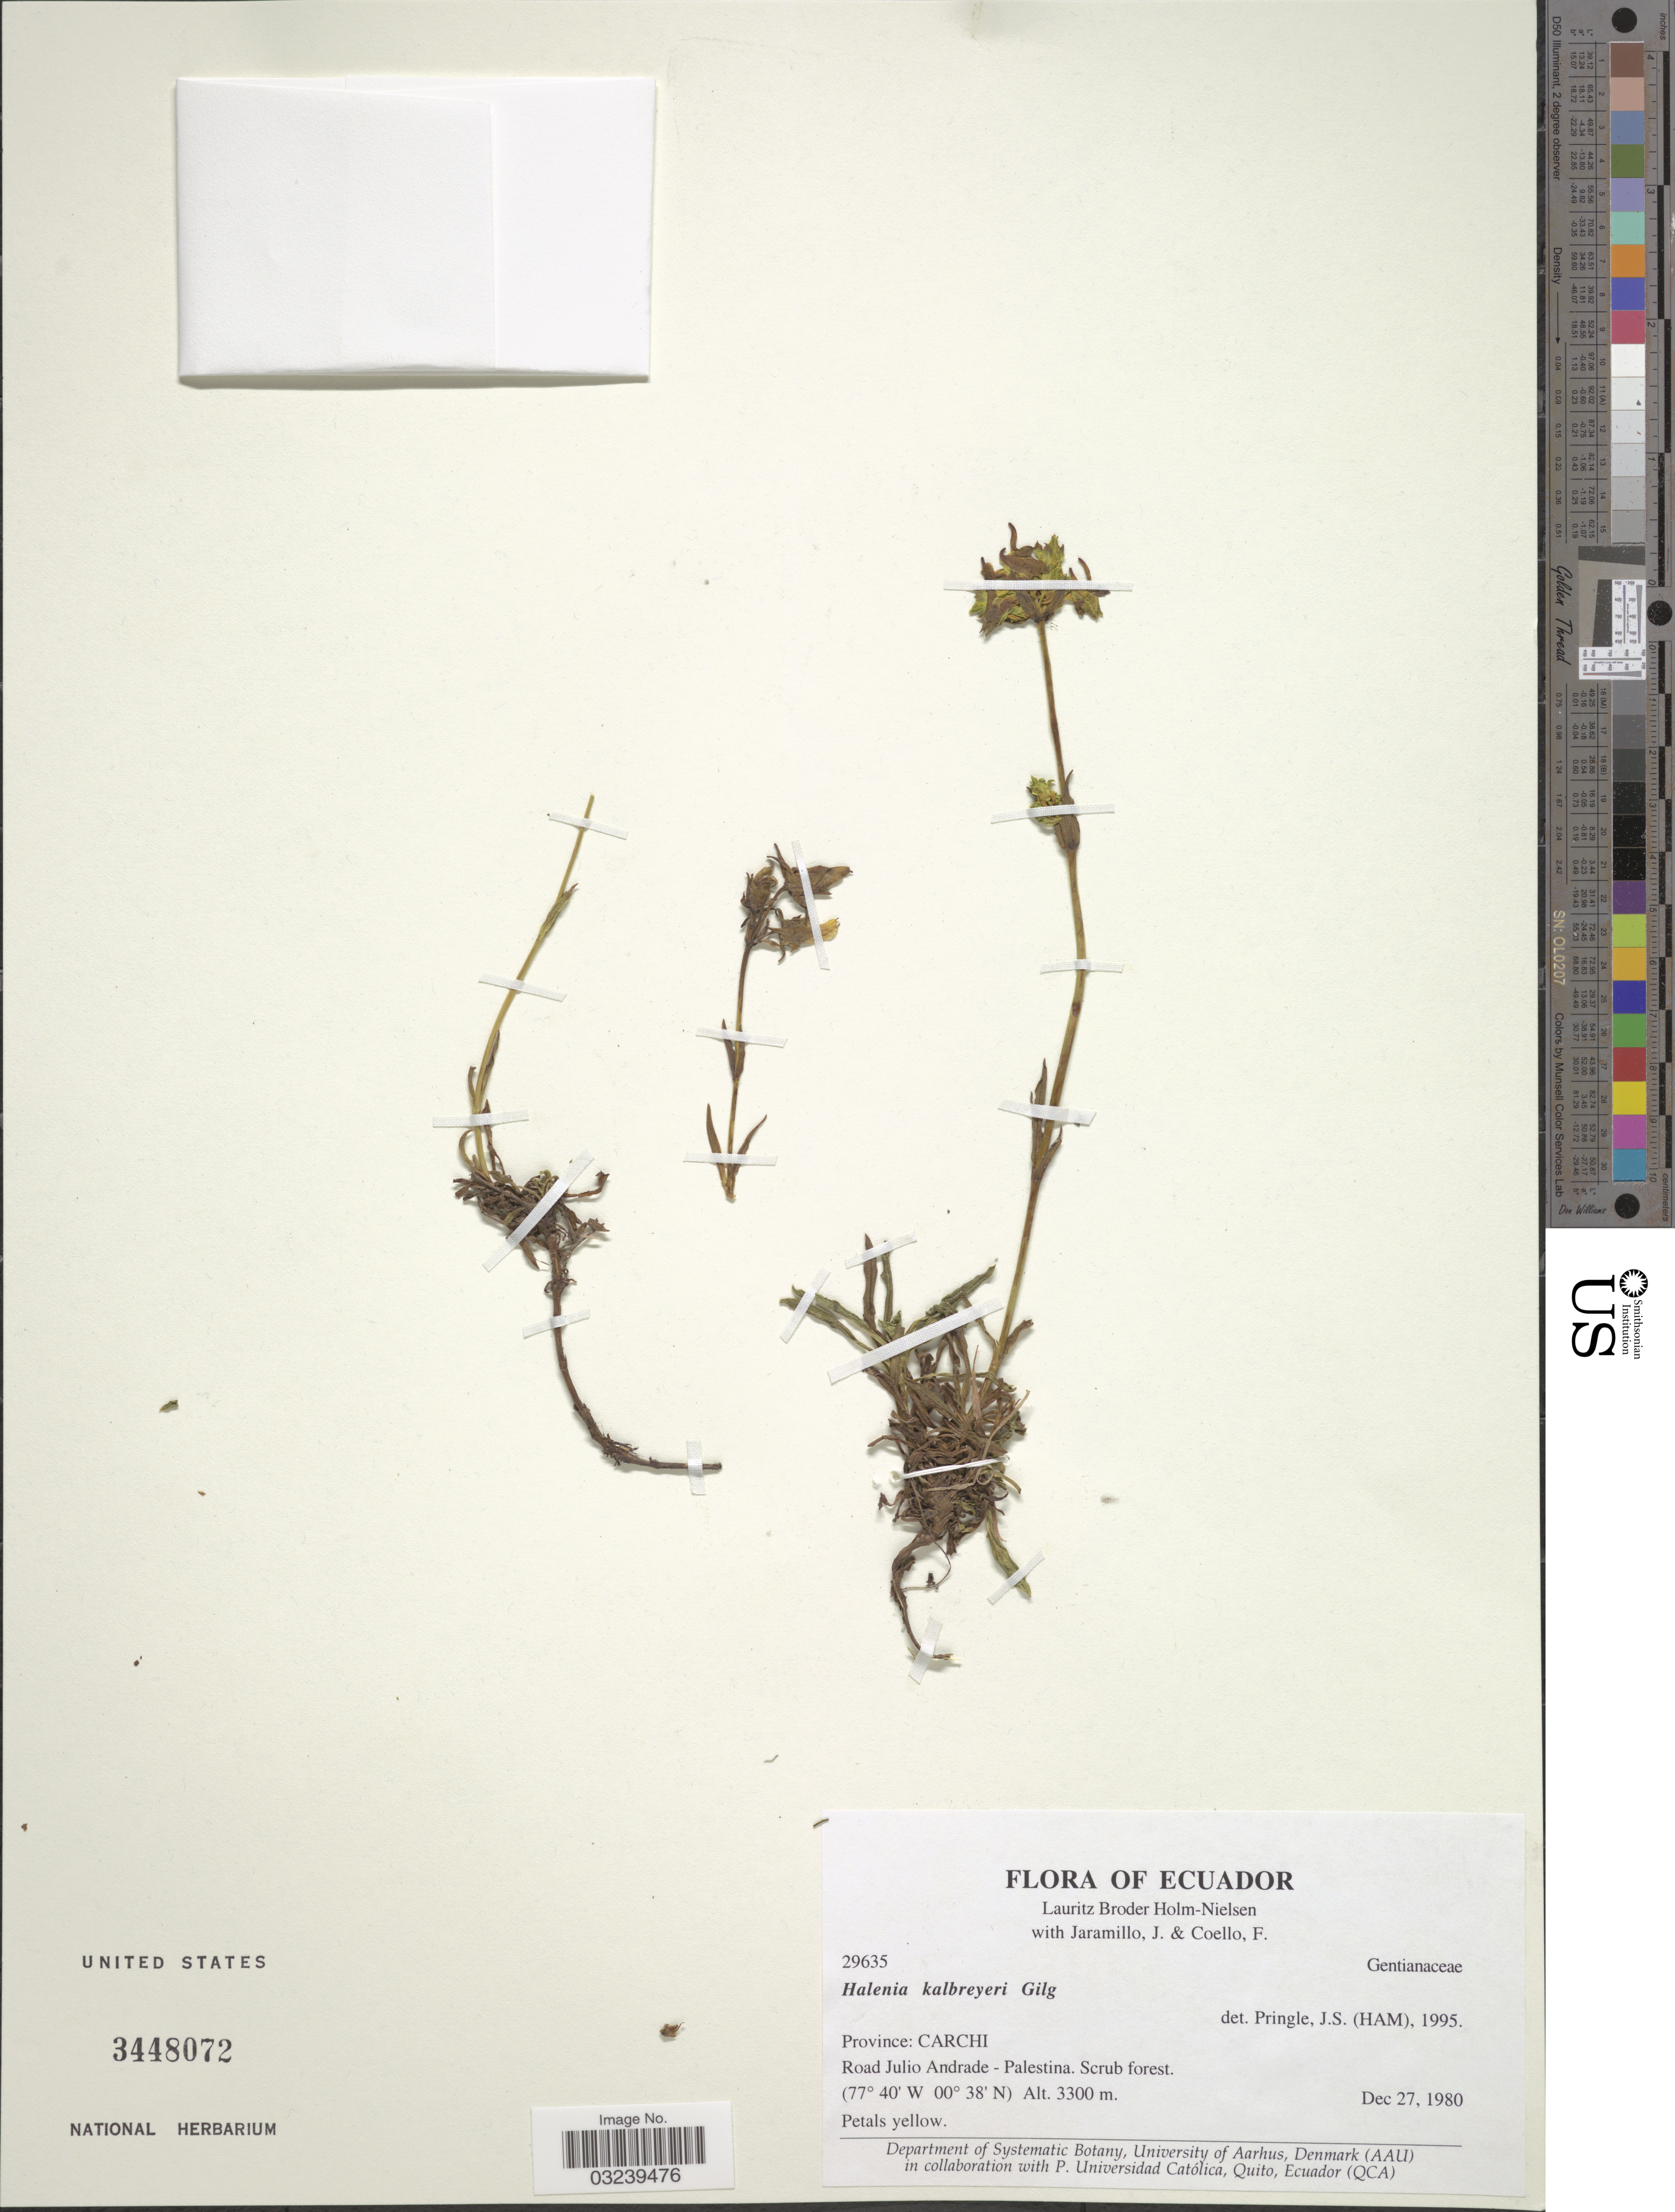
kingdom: Plantae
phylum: Tracheophyta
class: Magnoliopsida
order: Gentianales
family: Gentianaceae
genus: Halenia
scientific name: Halenia kalbreyeri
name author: Gilg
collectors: L. B. Holm-Nielsen, J. Jaramillo & F. Coello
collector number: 29635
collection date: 1980-12-27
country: Ecuador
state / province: Carchi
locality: Road Julio Andrade - Palestina.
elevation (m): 3300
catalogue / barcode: US 3448072